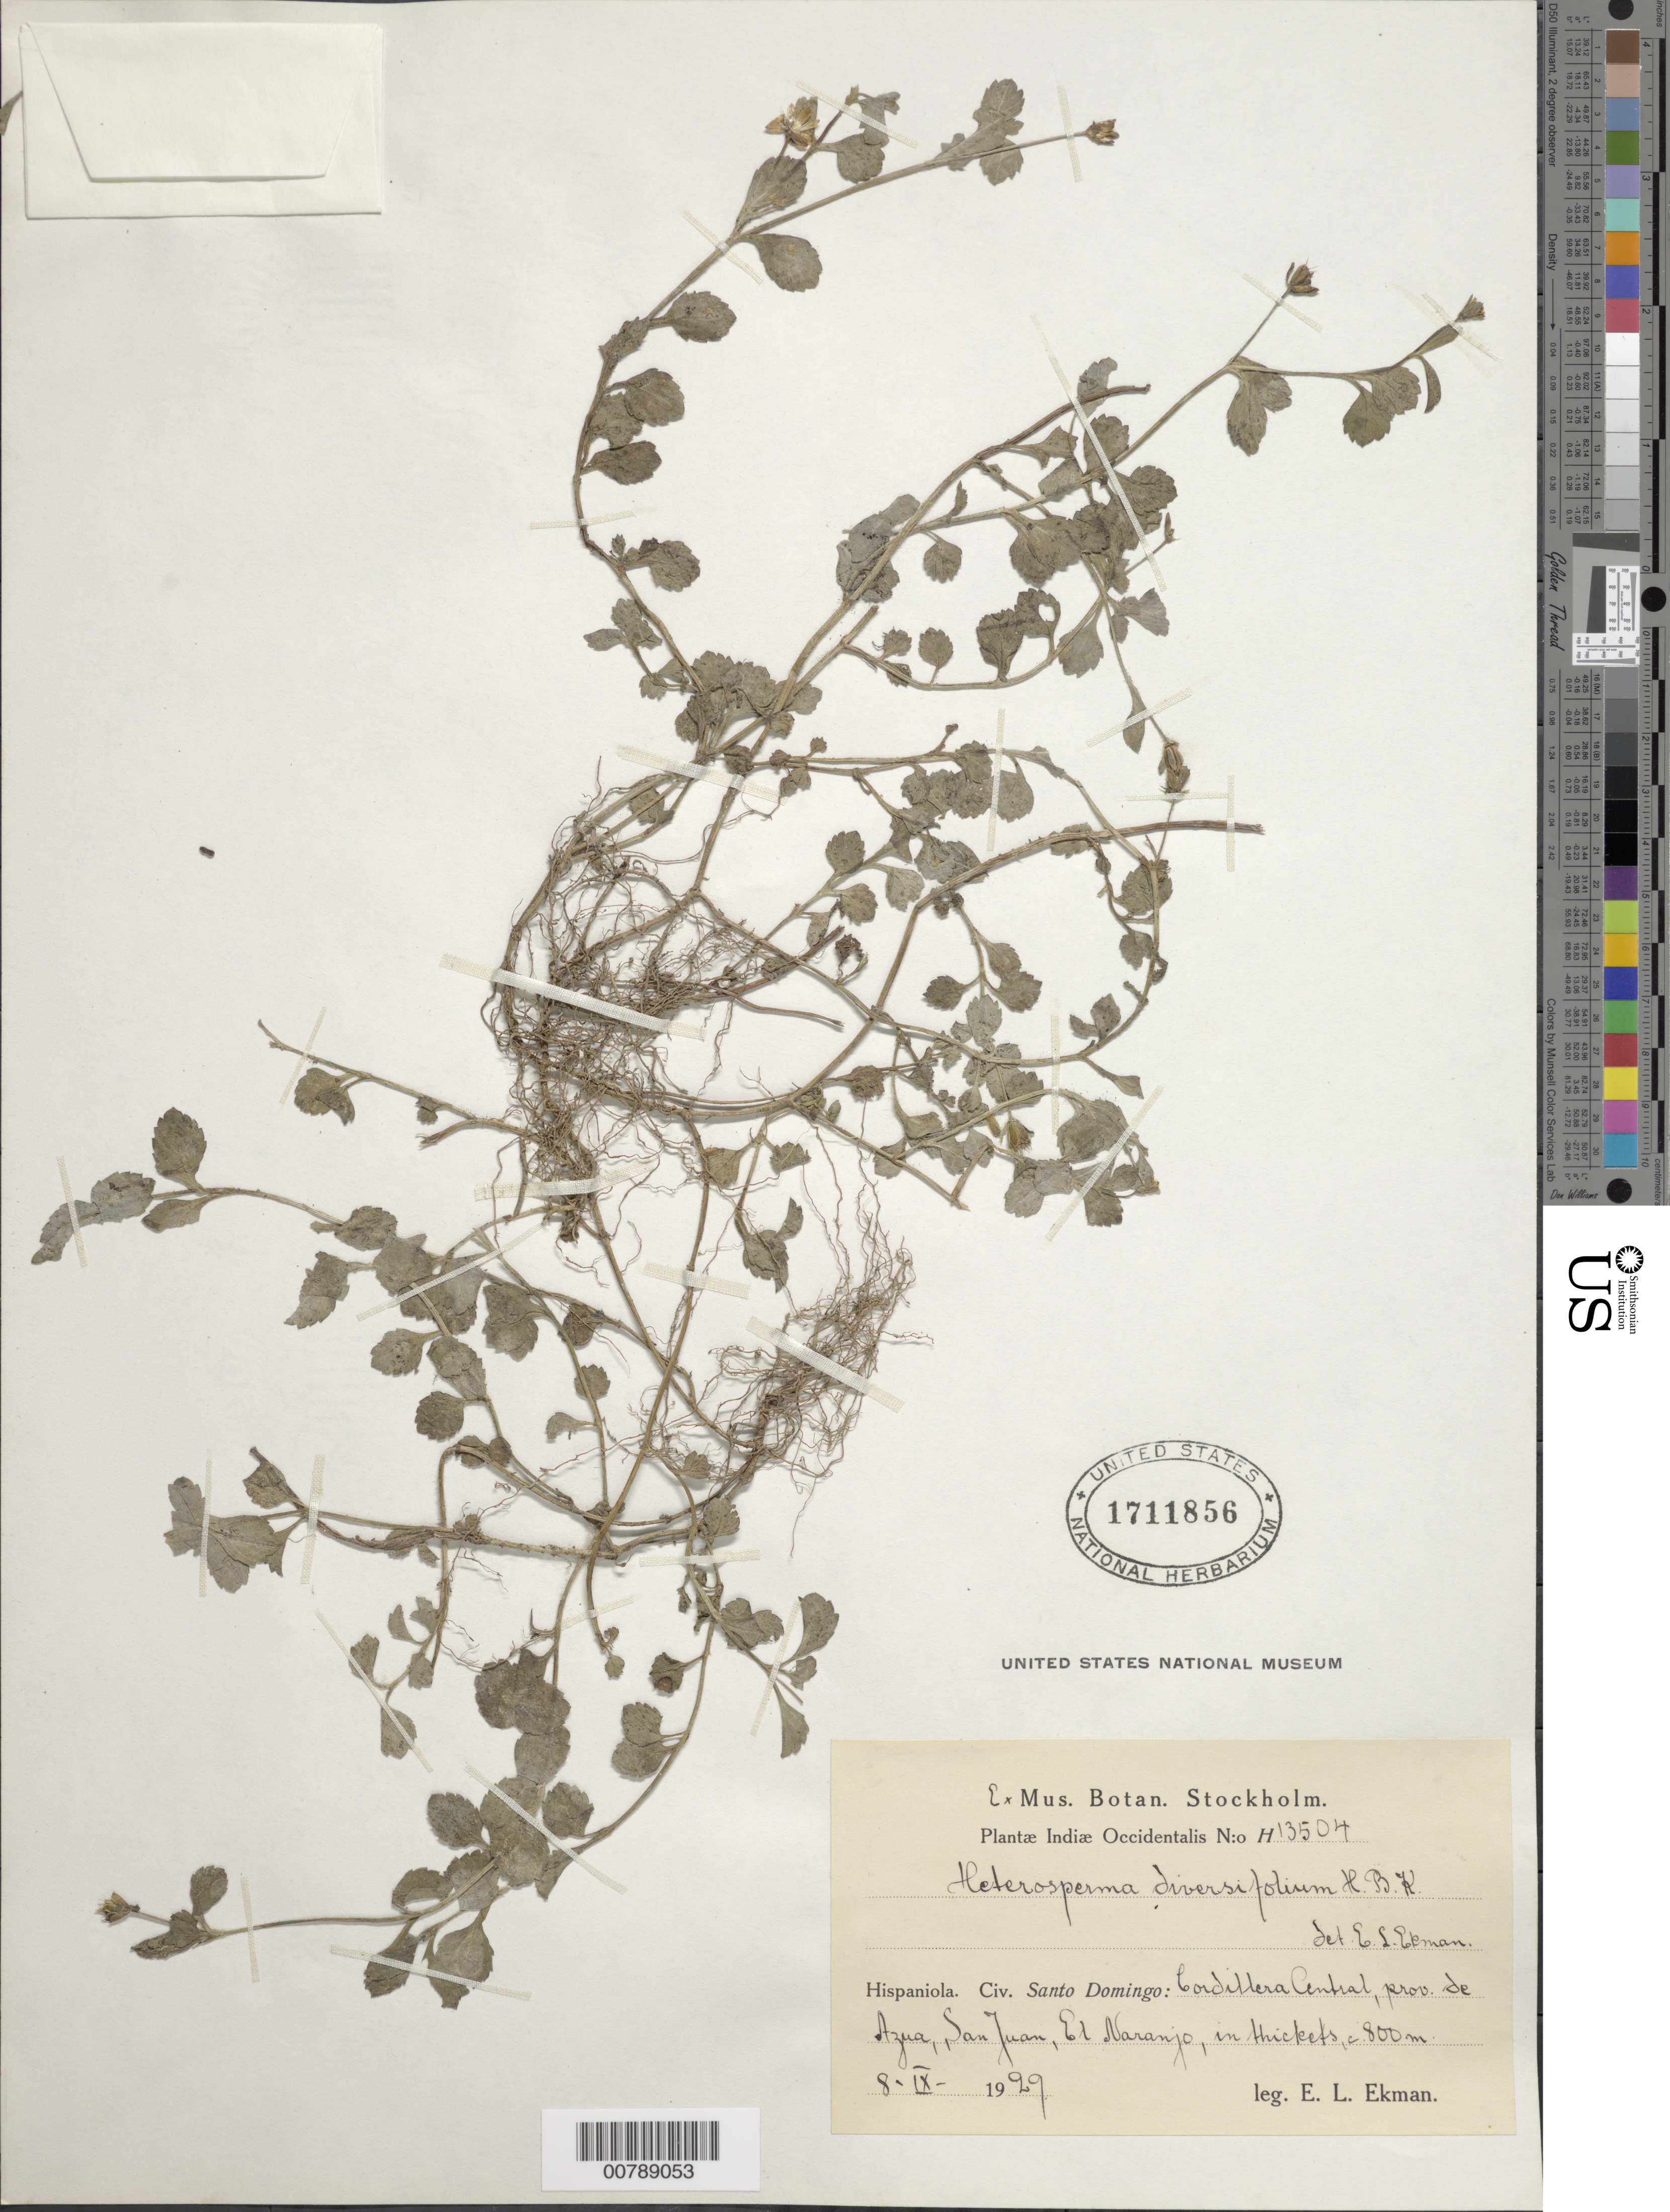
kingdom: Plantae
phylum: Tracheophyta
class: Magnoliopsida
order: Asterales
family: Asteraceae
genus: Heterosperma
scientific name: Heterosperma diversifolium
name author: Kunth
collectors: E. L. Ekman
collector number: H 13504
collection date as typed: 08 Sep 1929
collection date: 1929-09-08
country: Dominican Republic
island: Hispaniola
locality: Santo Domingo: Cordillera Central, provincia de Azua, San Juan, El Naranjo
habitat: In thickets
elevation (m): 800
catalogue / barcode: US 1711856